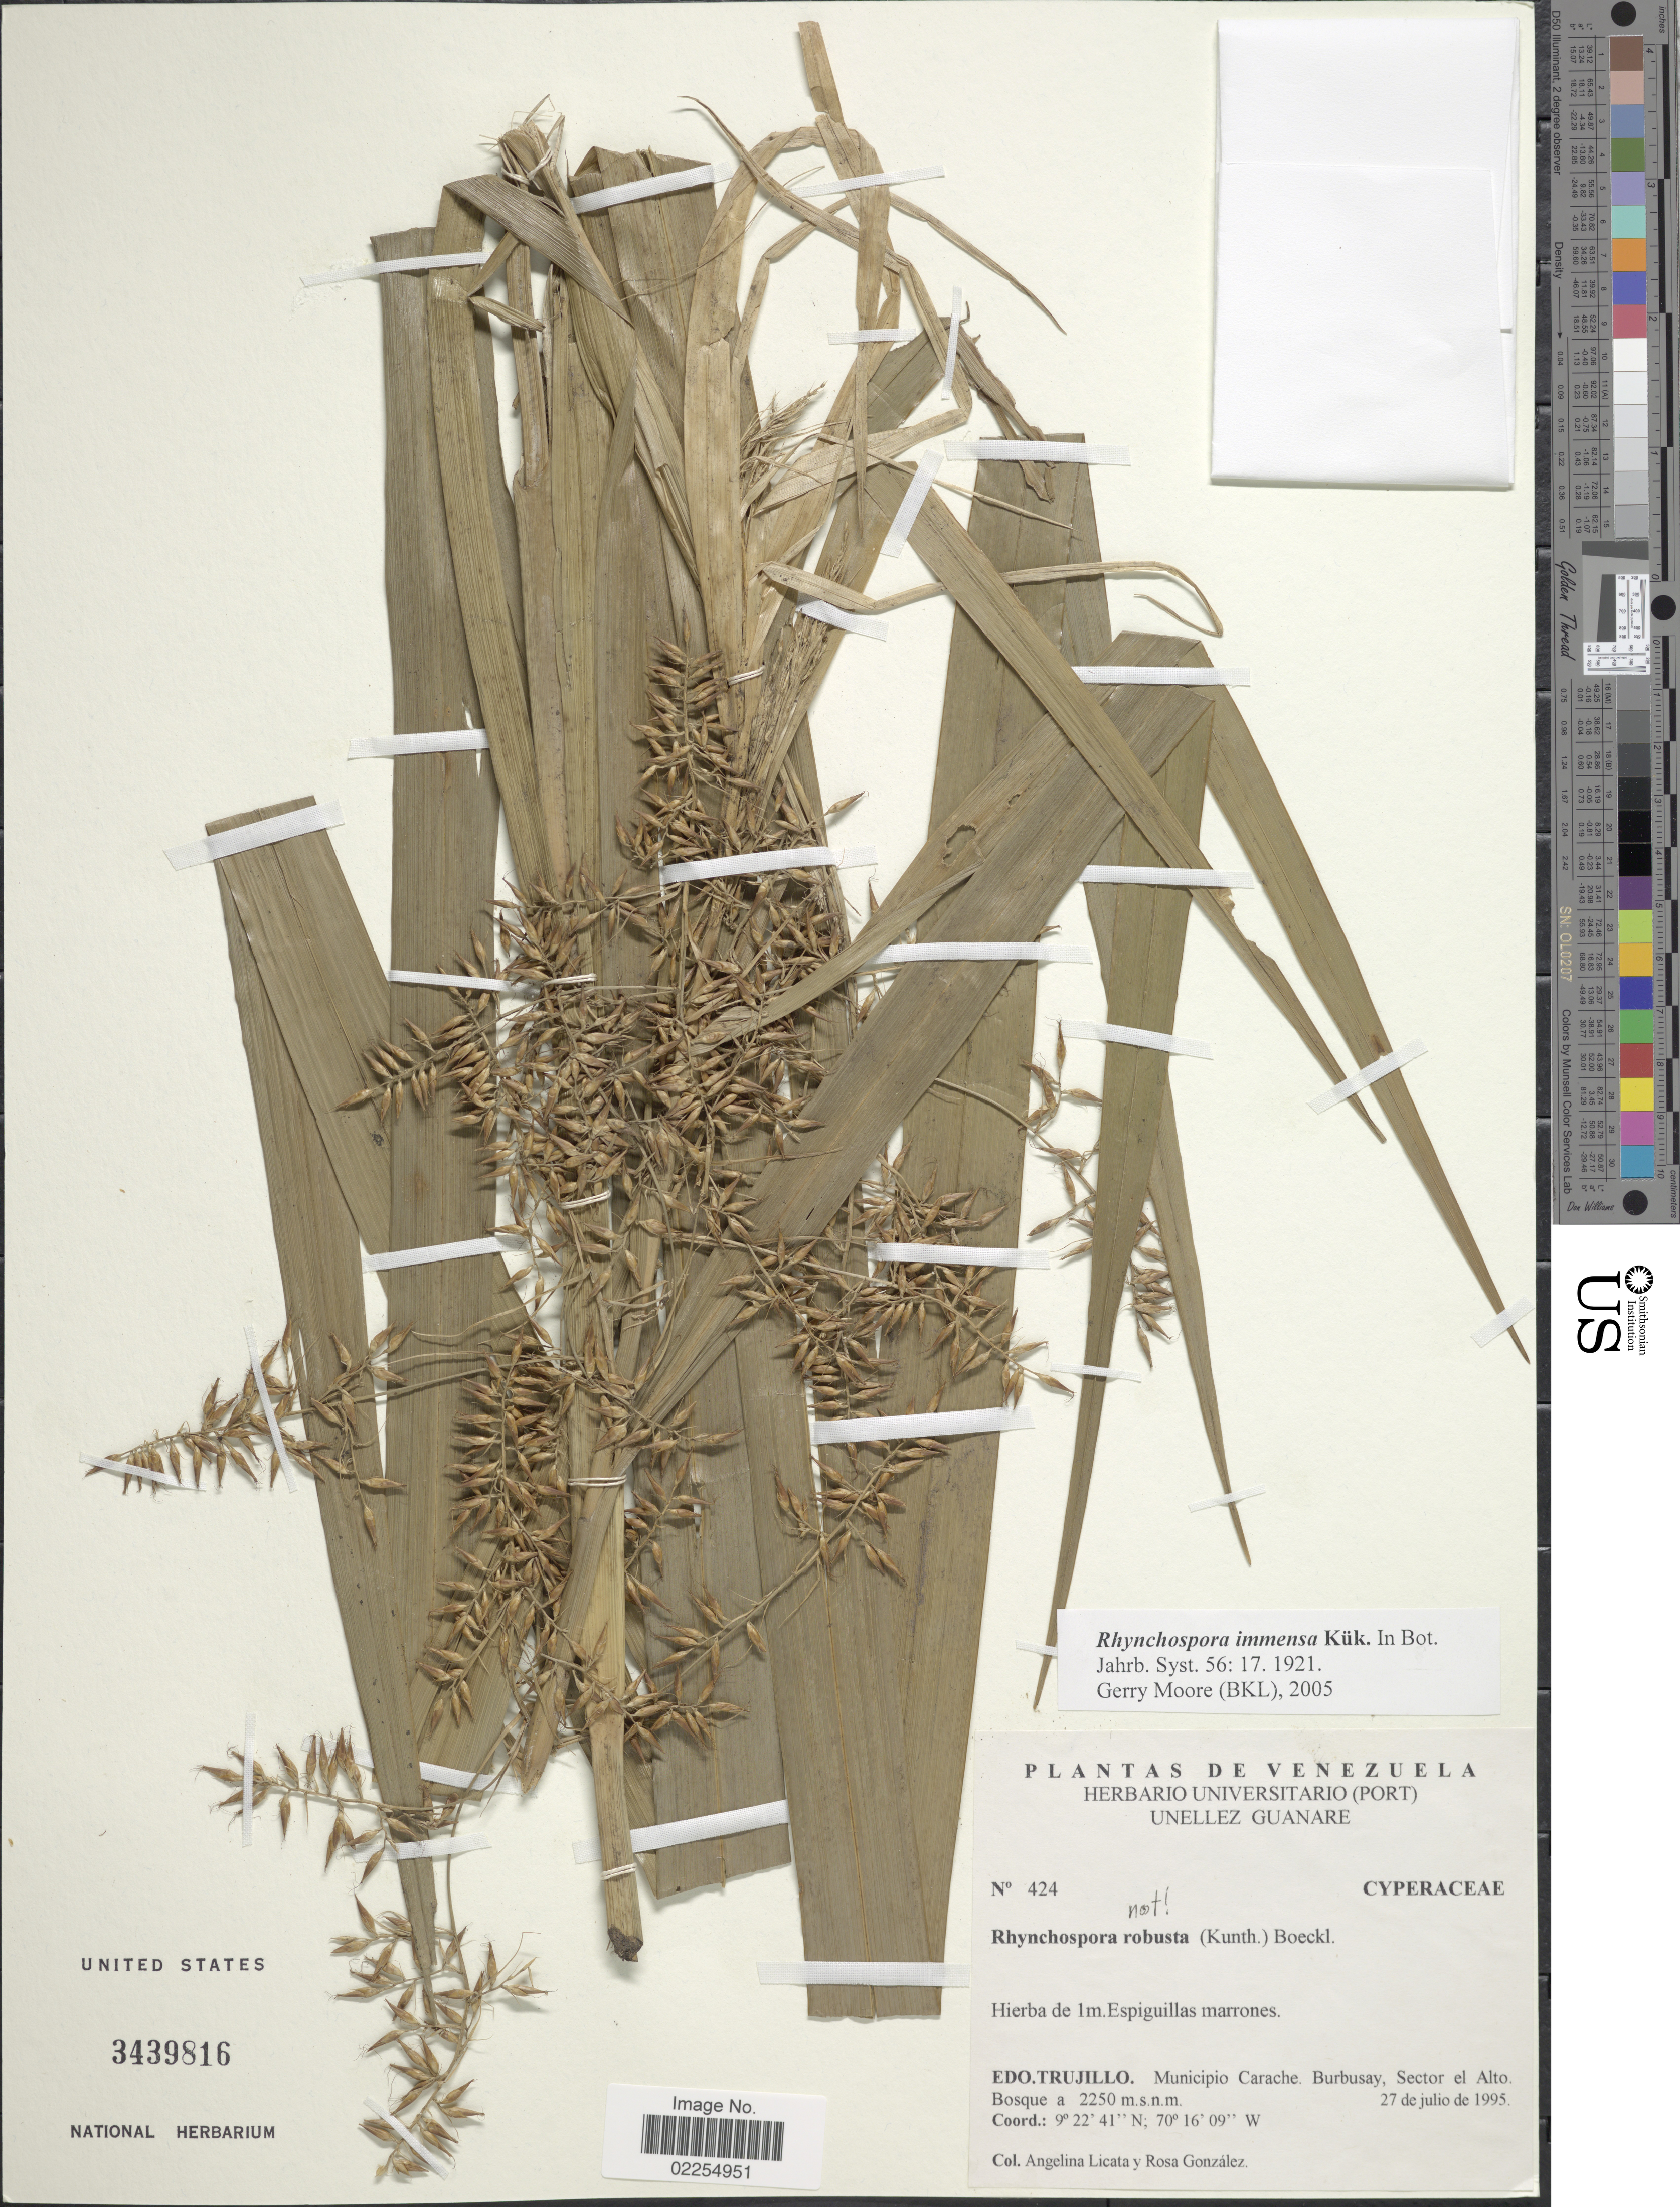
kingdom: Plantae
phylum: Tracheophyta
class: Liliopsida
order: Poales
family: Cyperaceae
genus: Rhynchospora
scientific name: Rhynchospora immensa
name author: Kük.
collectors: A. Licata & R. González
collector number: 424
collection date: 1995-07-27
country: Venezuela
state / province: Trujillo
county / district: Carache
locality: Burbusay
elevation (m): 2250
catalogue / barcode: US 3439816